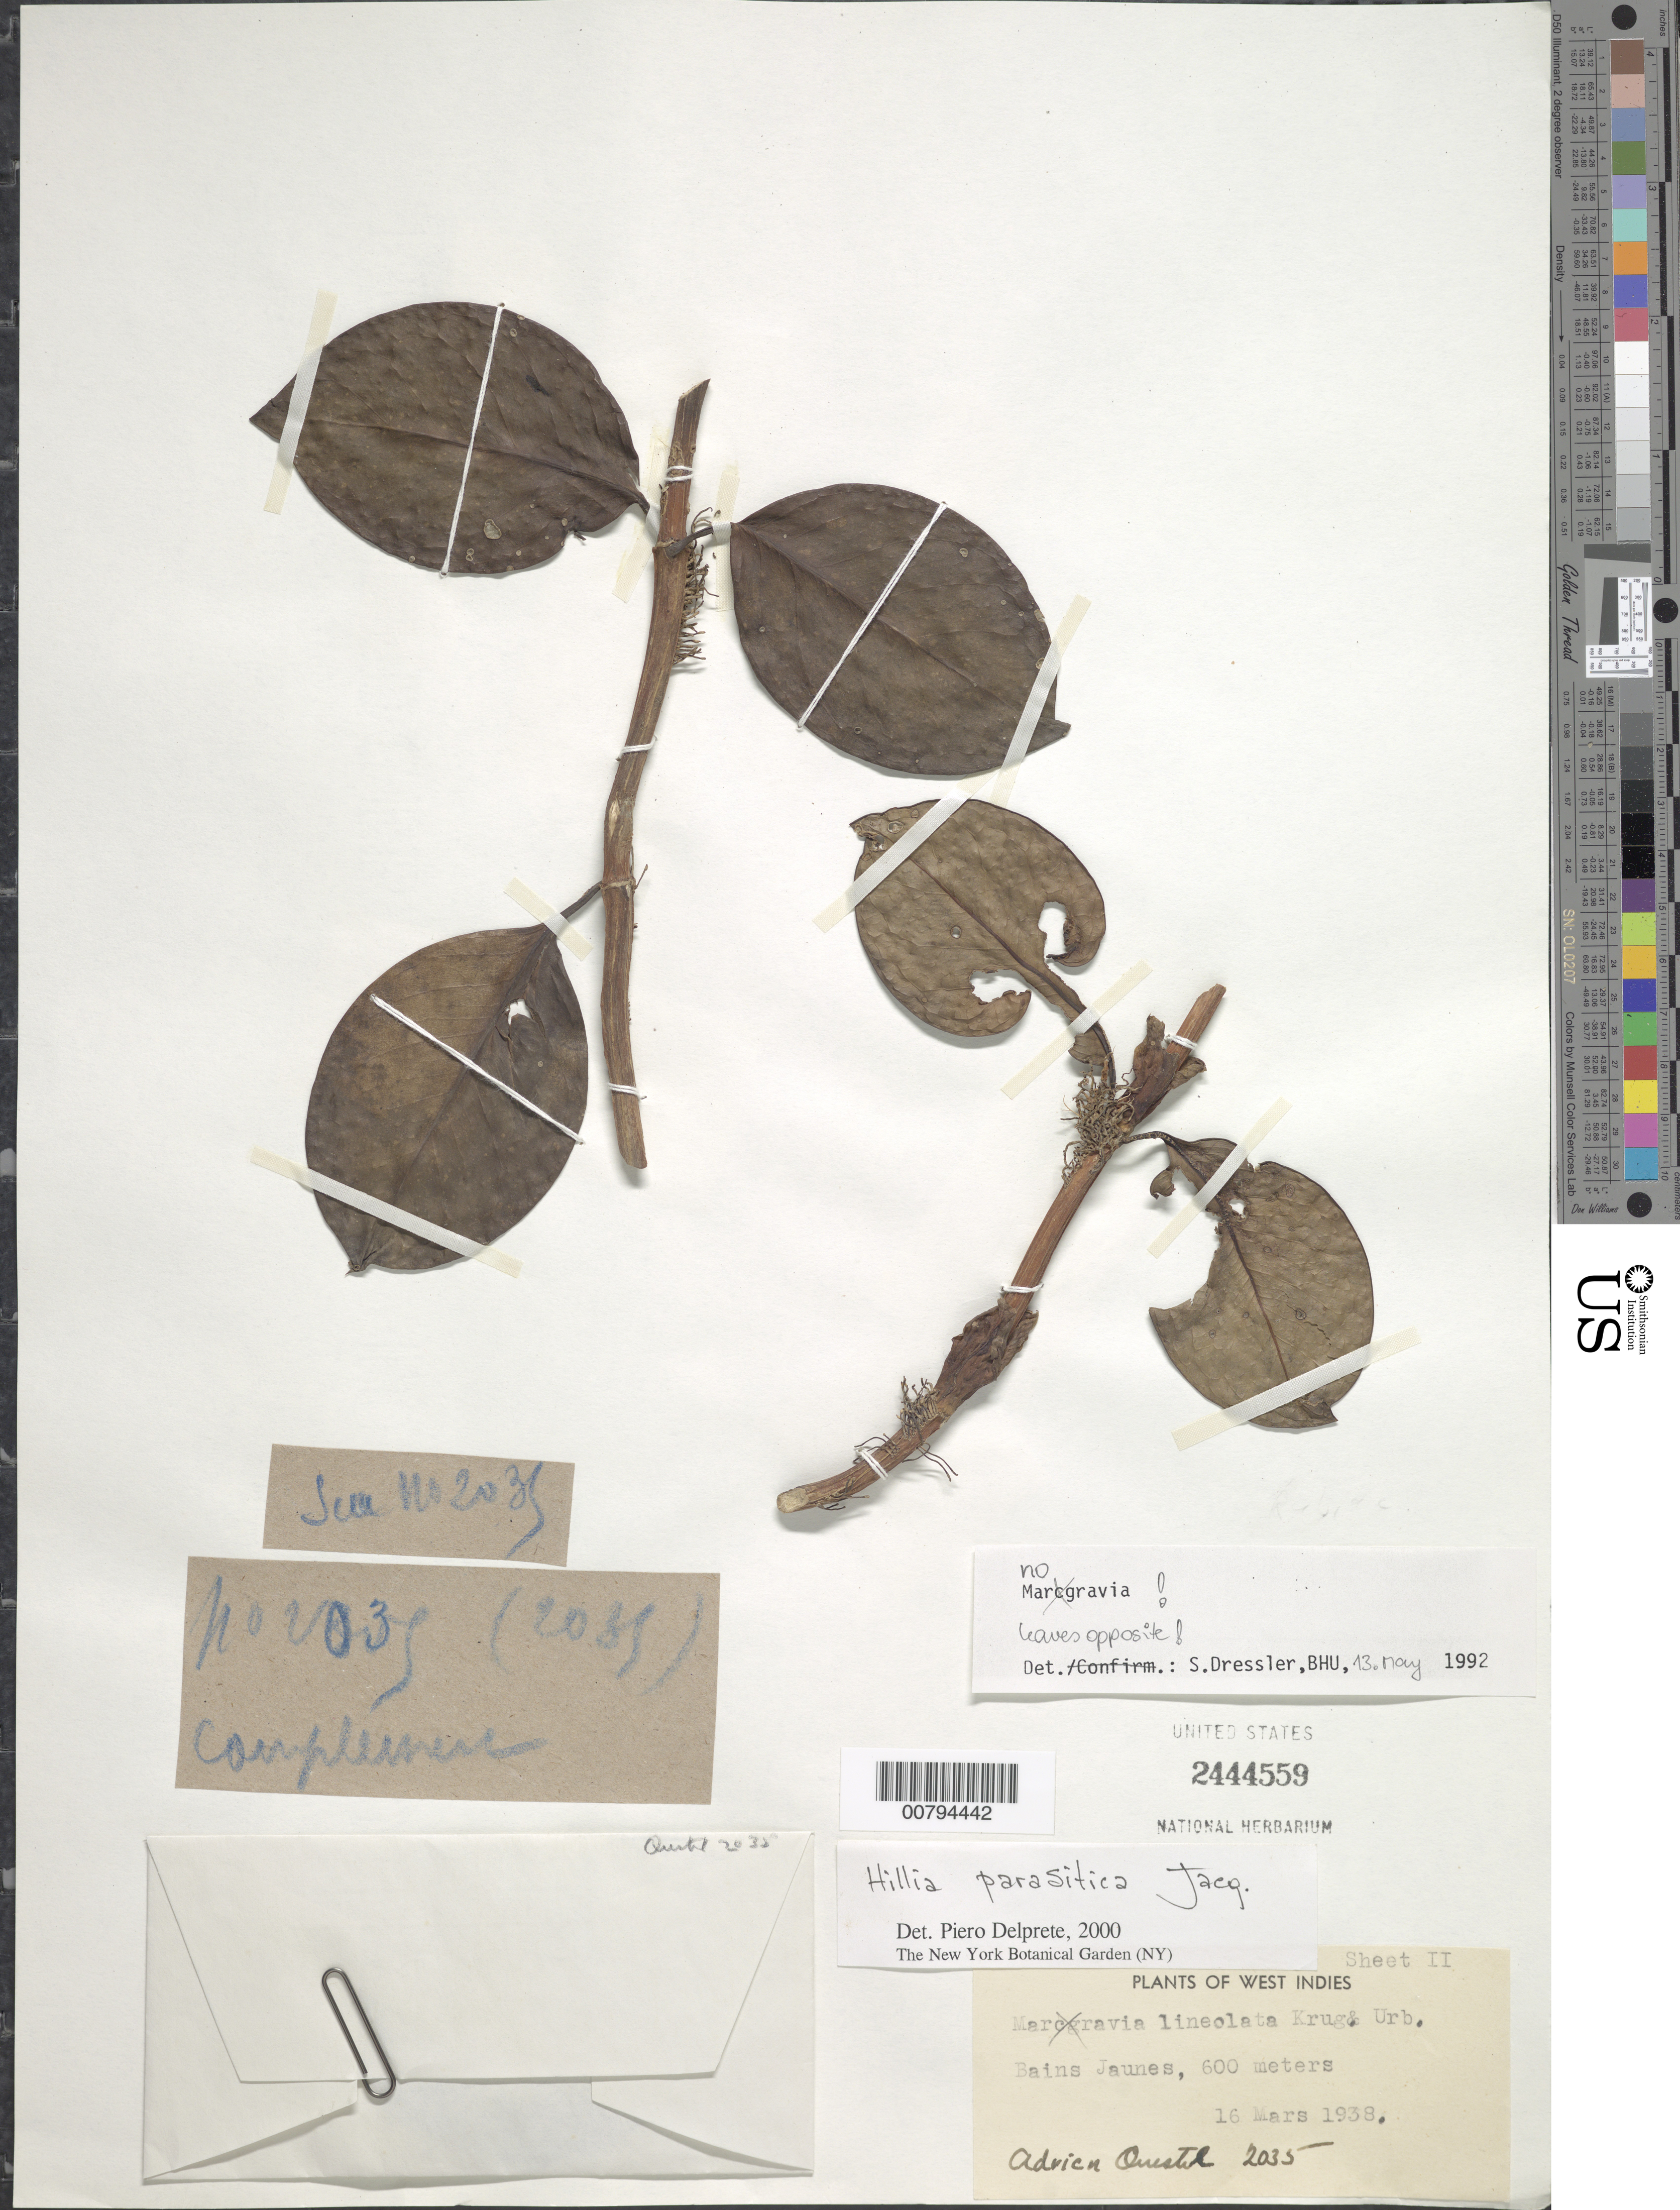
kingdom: Plantae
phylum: Tracheophyta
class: Magnoliopsida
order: Gentianales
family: Rubiaceae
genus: Hillia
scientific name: Hillia parasitica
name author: Jacq.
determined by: Delprete, P. G., Herb. de Guyane Cay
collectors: A. Questel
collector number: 2035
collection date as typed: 16 Mar 1938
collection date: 1938-03-16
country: Guadeloupe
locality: Bains Jaunes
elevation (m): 600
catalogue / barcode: US 2444559